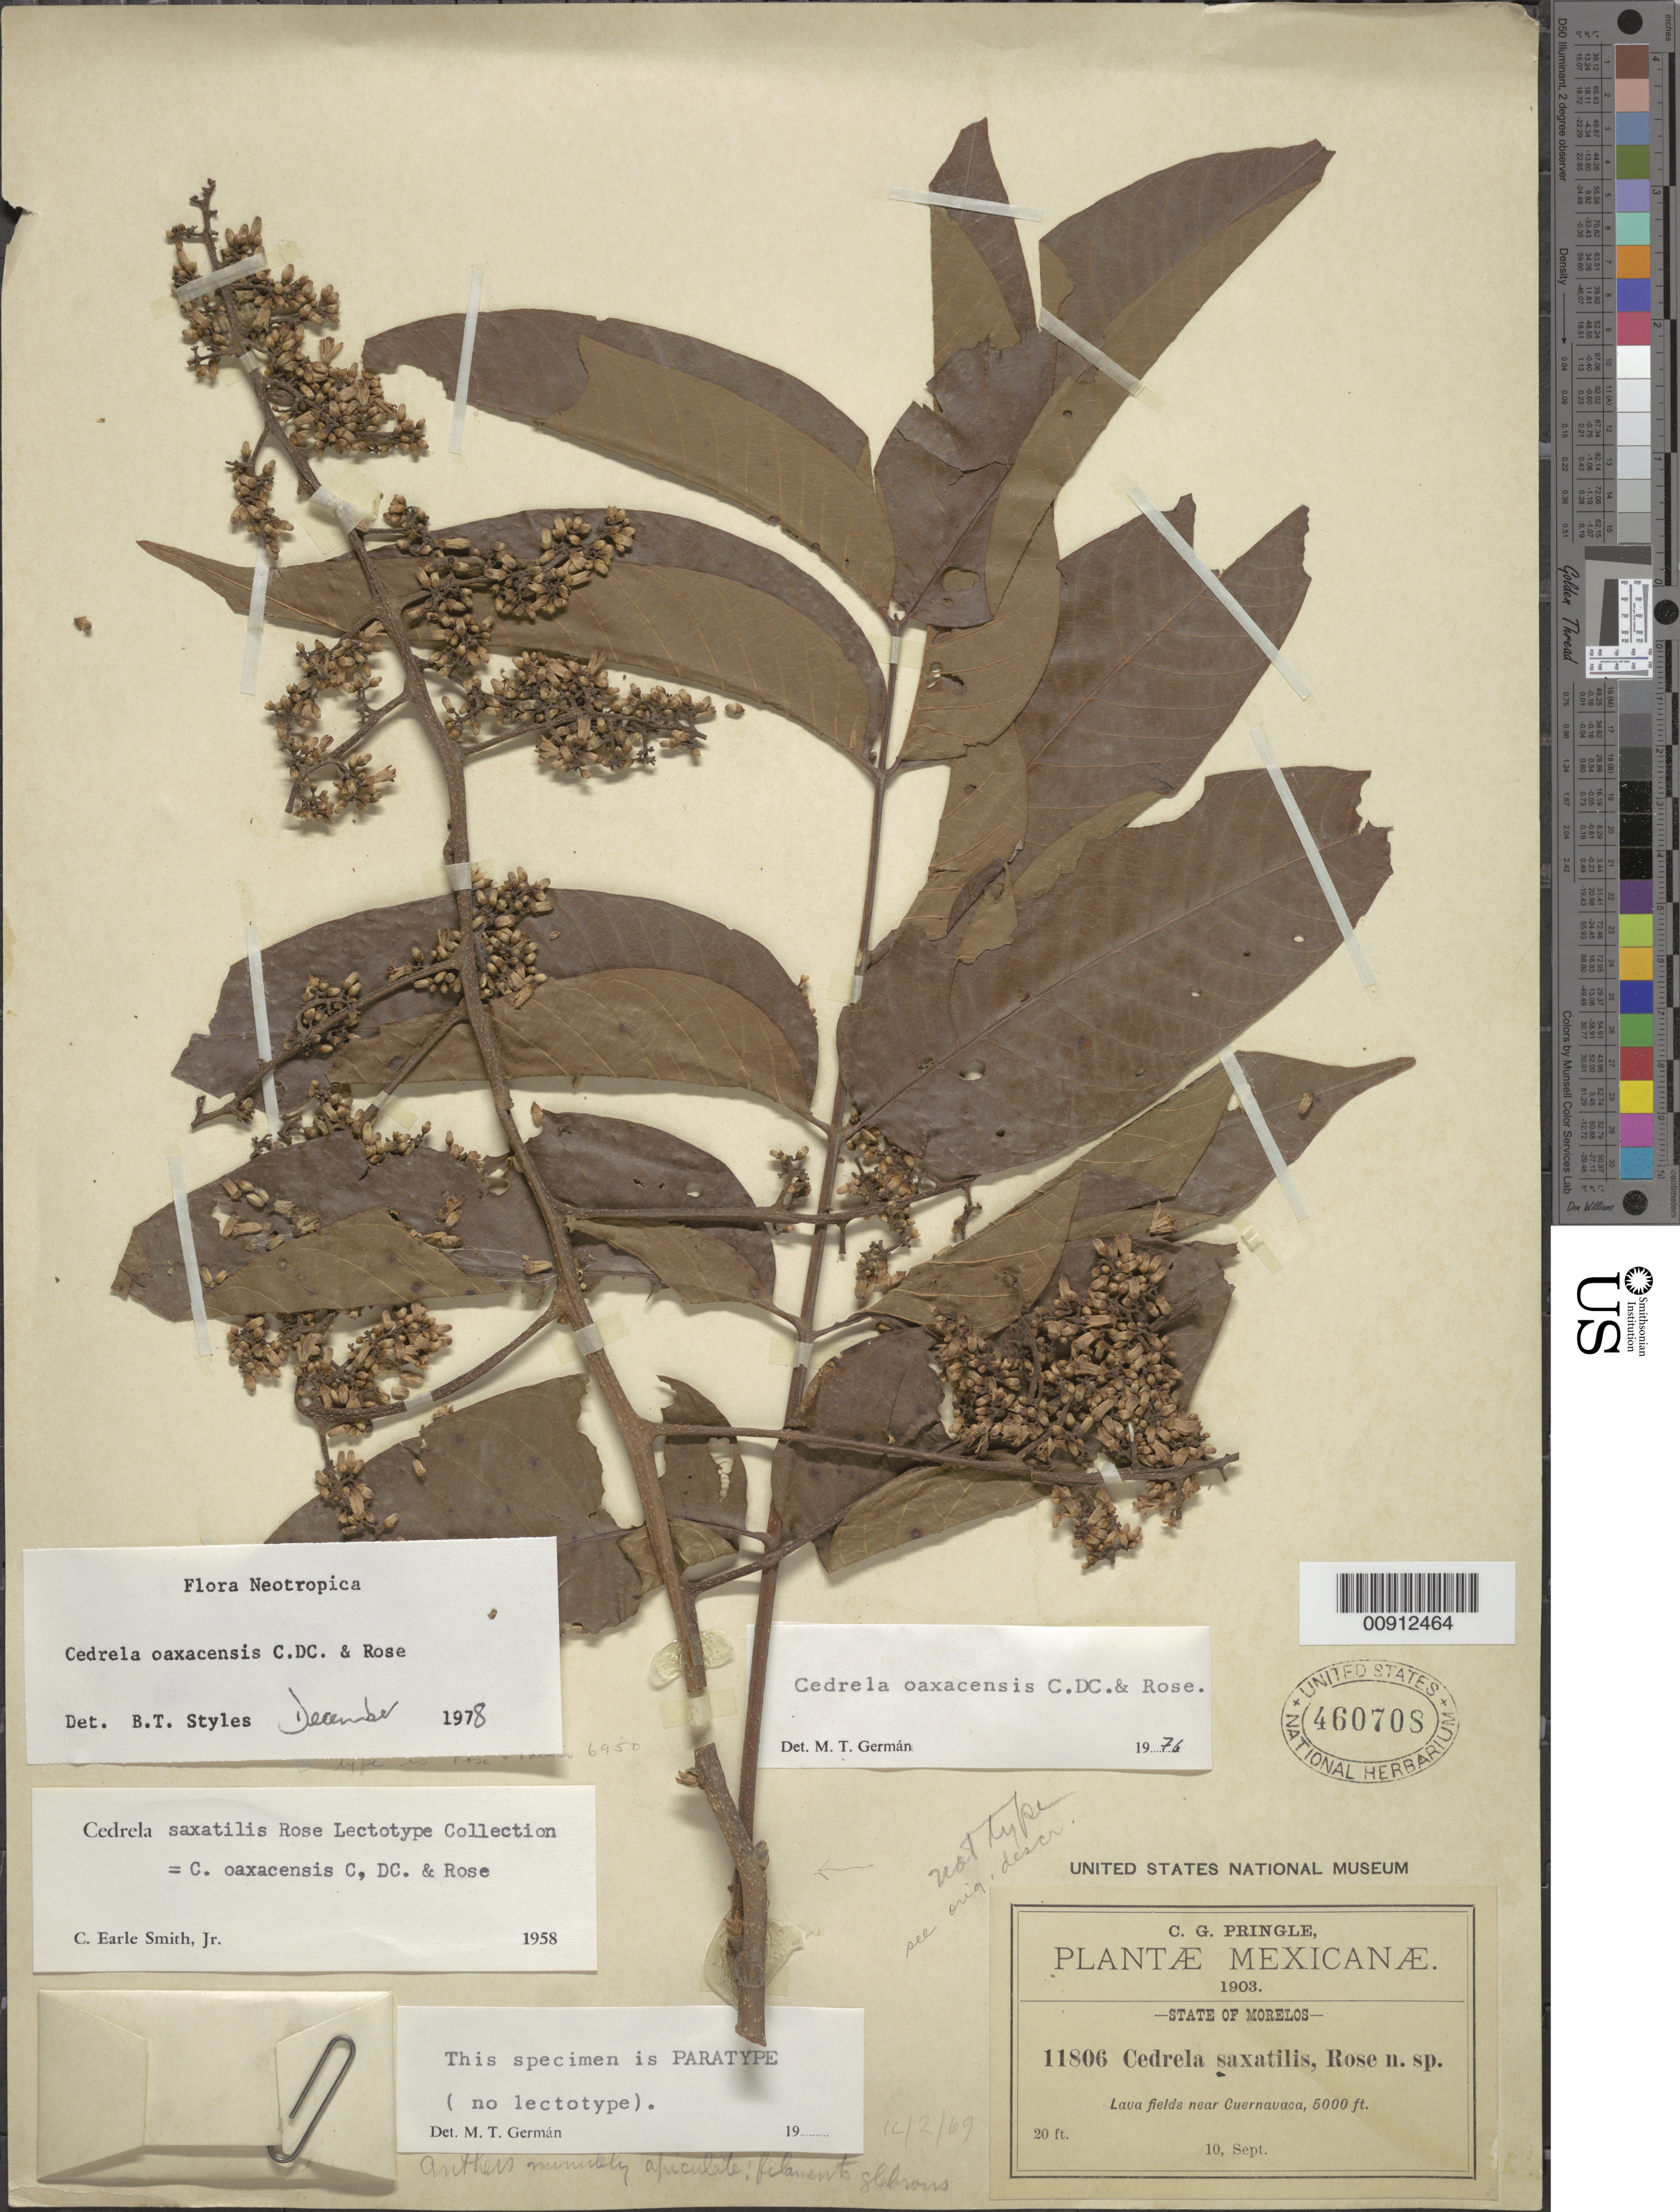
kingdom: Plantae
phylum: Tracheophyta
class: Magnoliopsida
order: Sapindales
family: Meliaceae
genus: Cedrela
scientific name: Cedrela oaxacensis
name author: C. DC. & Rose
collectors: C. G. Pringle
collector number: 11806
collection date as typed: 10 Sep 1903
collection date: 1903-09-10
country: Mexico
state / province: Morelos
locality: Near Cuernavaca, Morelos.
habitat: Lava fields.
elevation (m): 1524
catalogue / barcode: US 460708